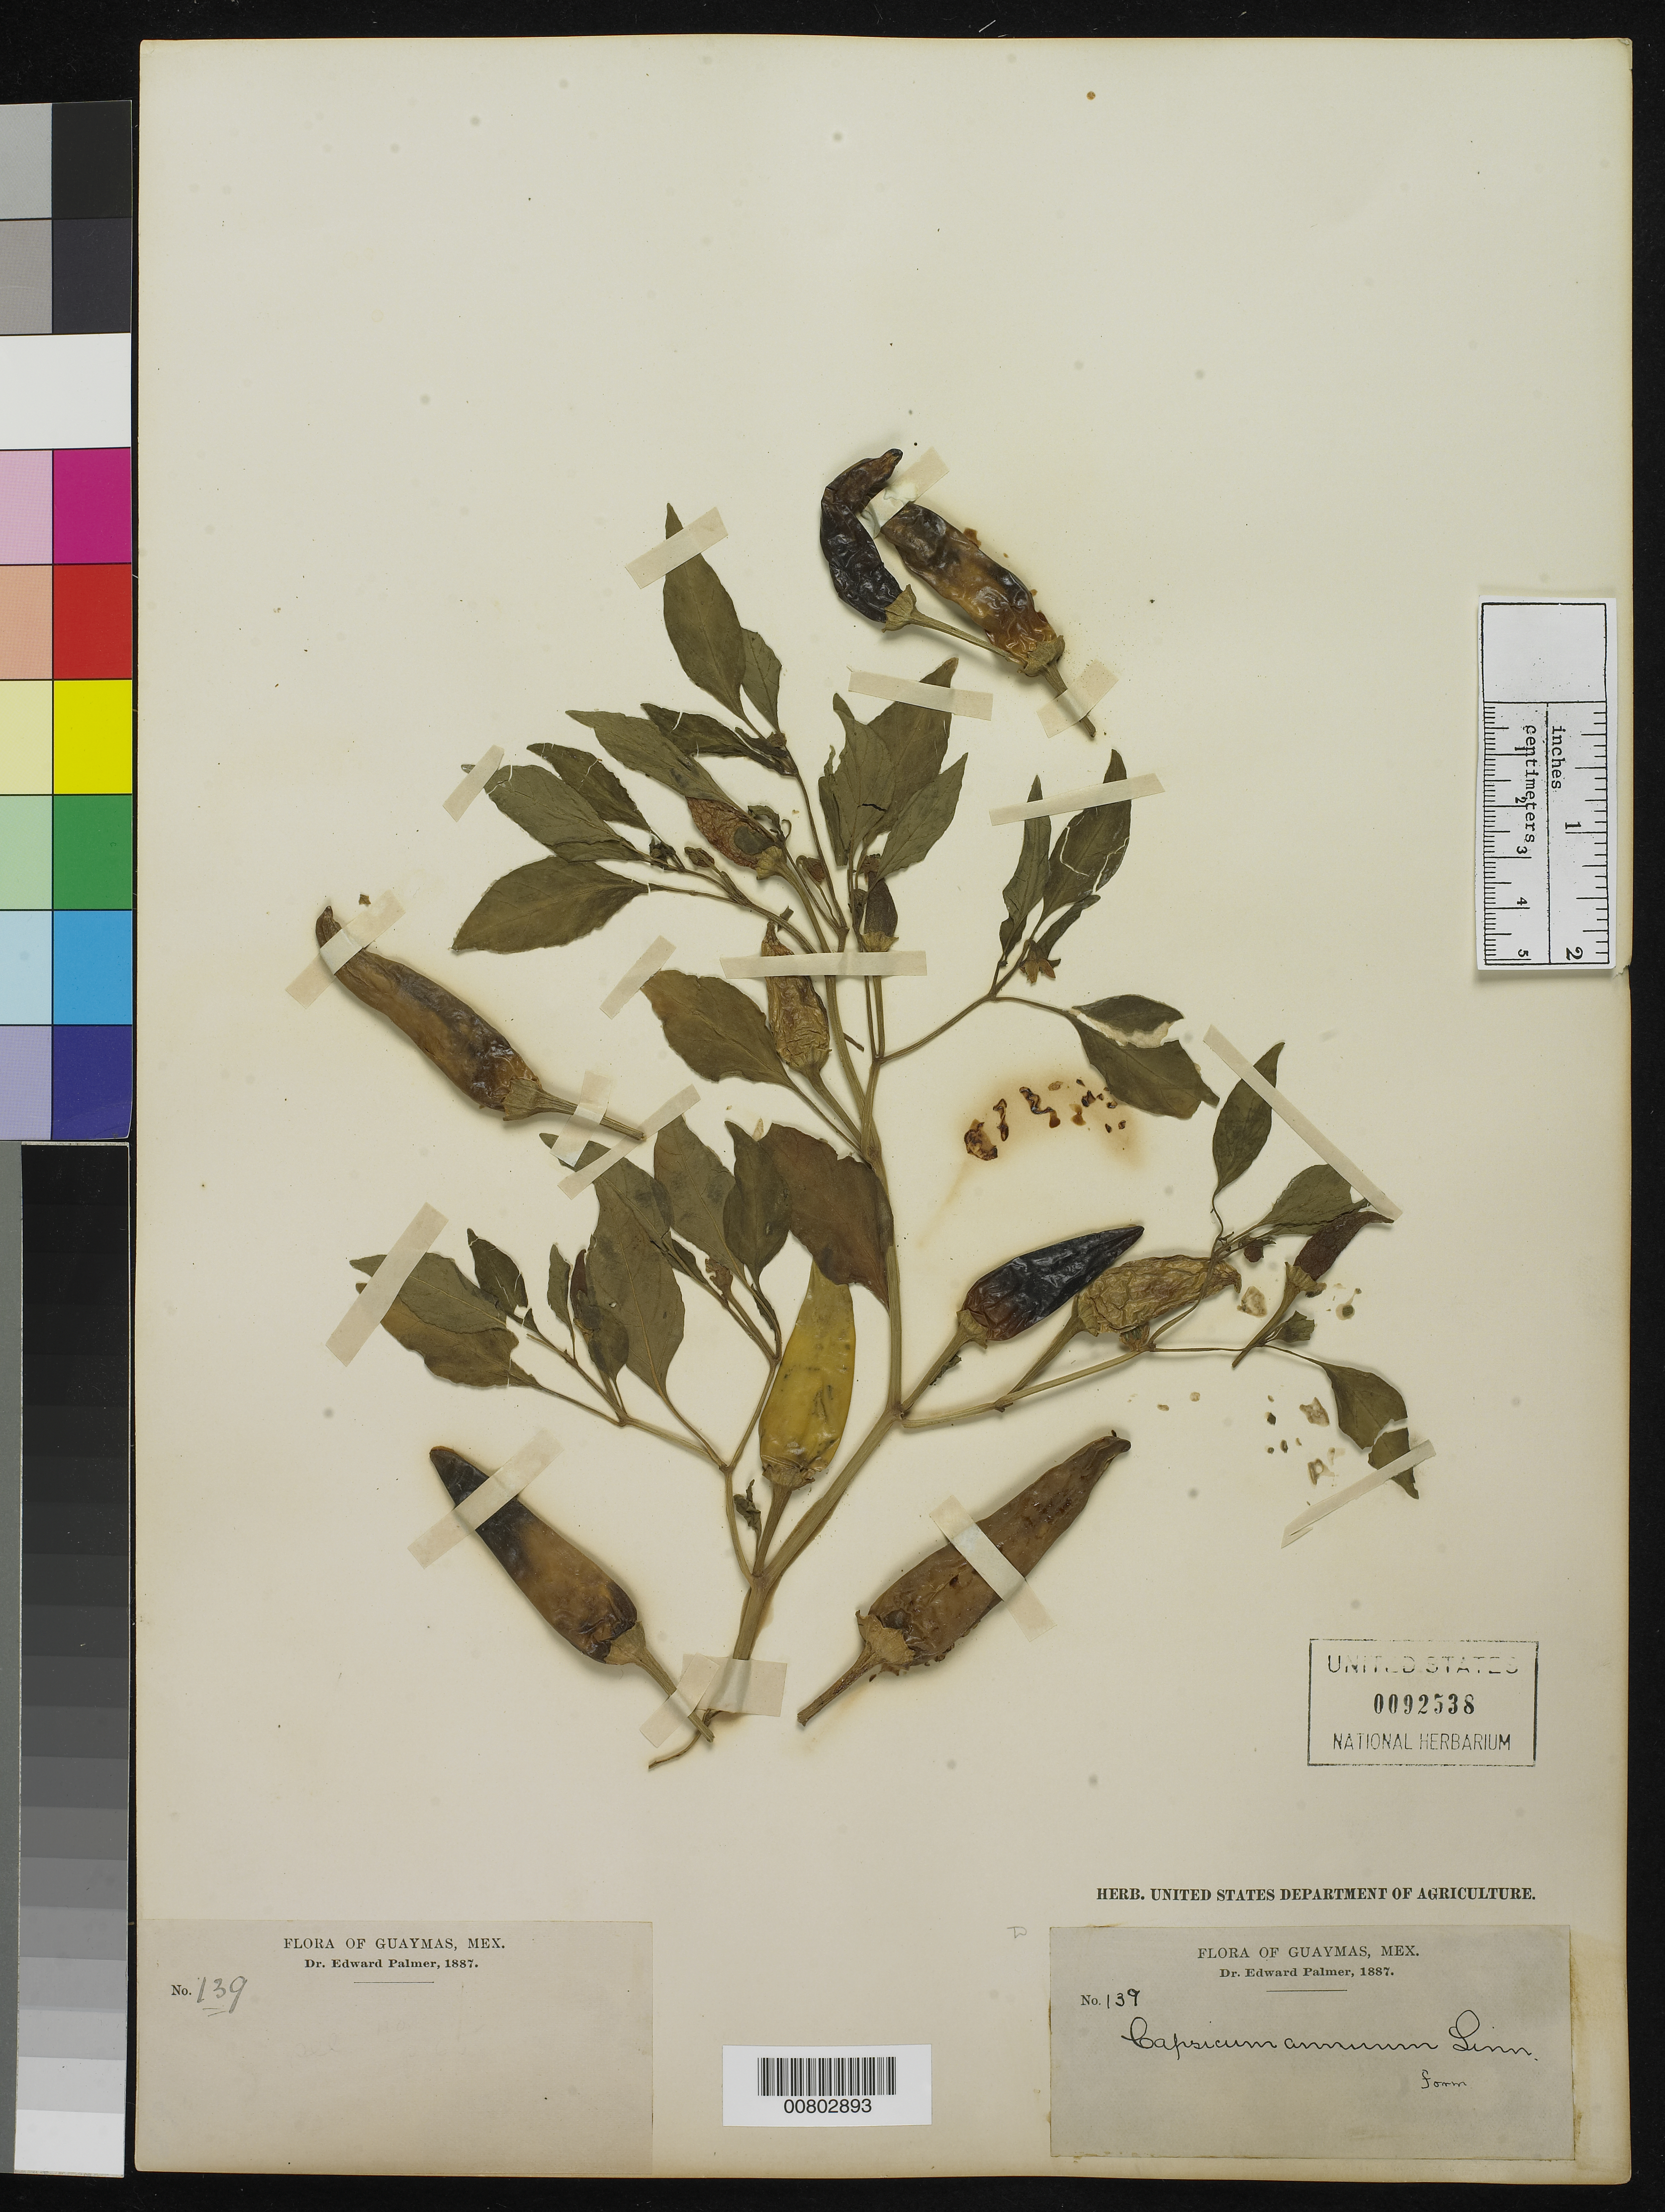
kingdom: Plantae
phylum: Tracheophyta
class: Magnoliopsida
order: Solanales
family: Solanaceae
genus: Capsicum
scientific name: Capsicum annuum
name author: L.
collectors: E. Palmer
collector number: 139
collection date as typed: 1887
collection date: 1887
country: Mexico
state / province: Sonora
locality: Guaymas, Sonora.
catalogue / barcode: US 92538